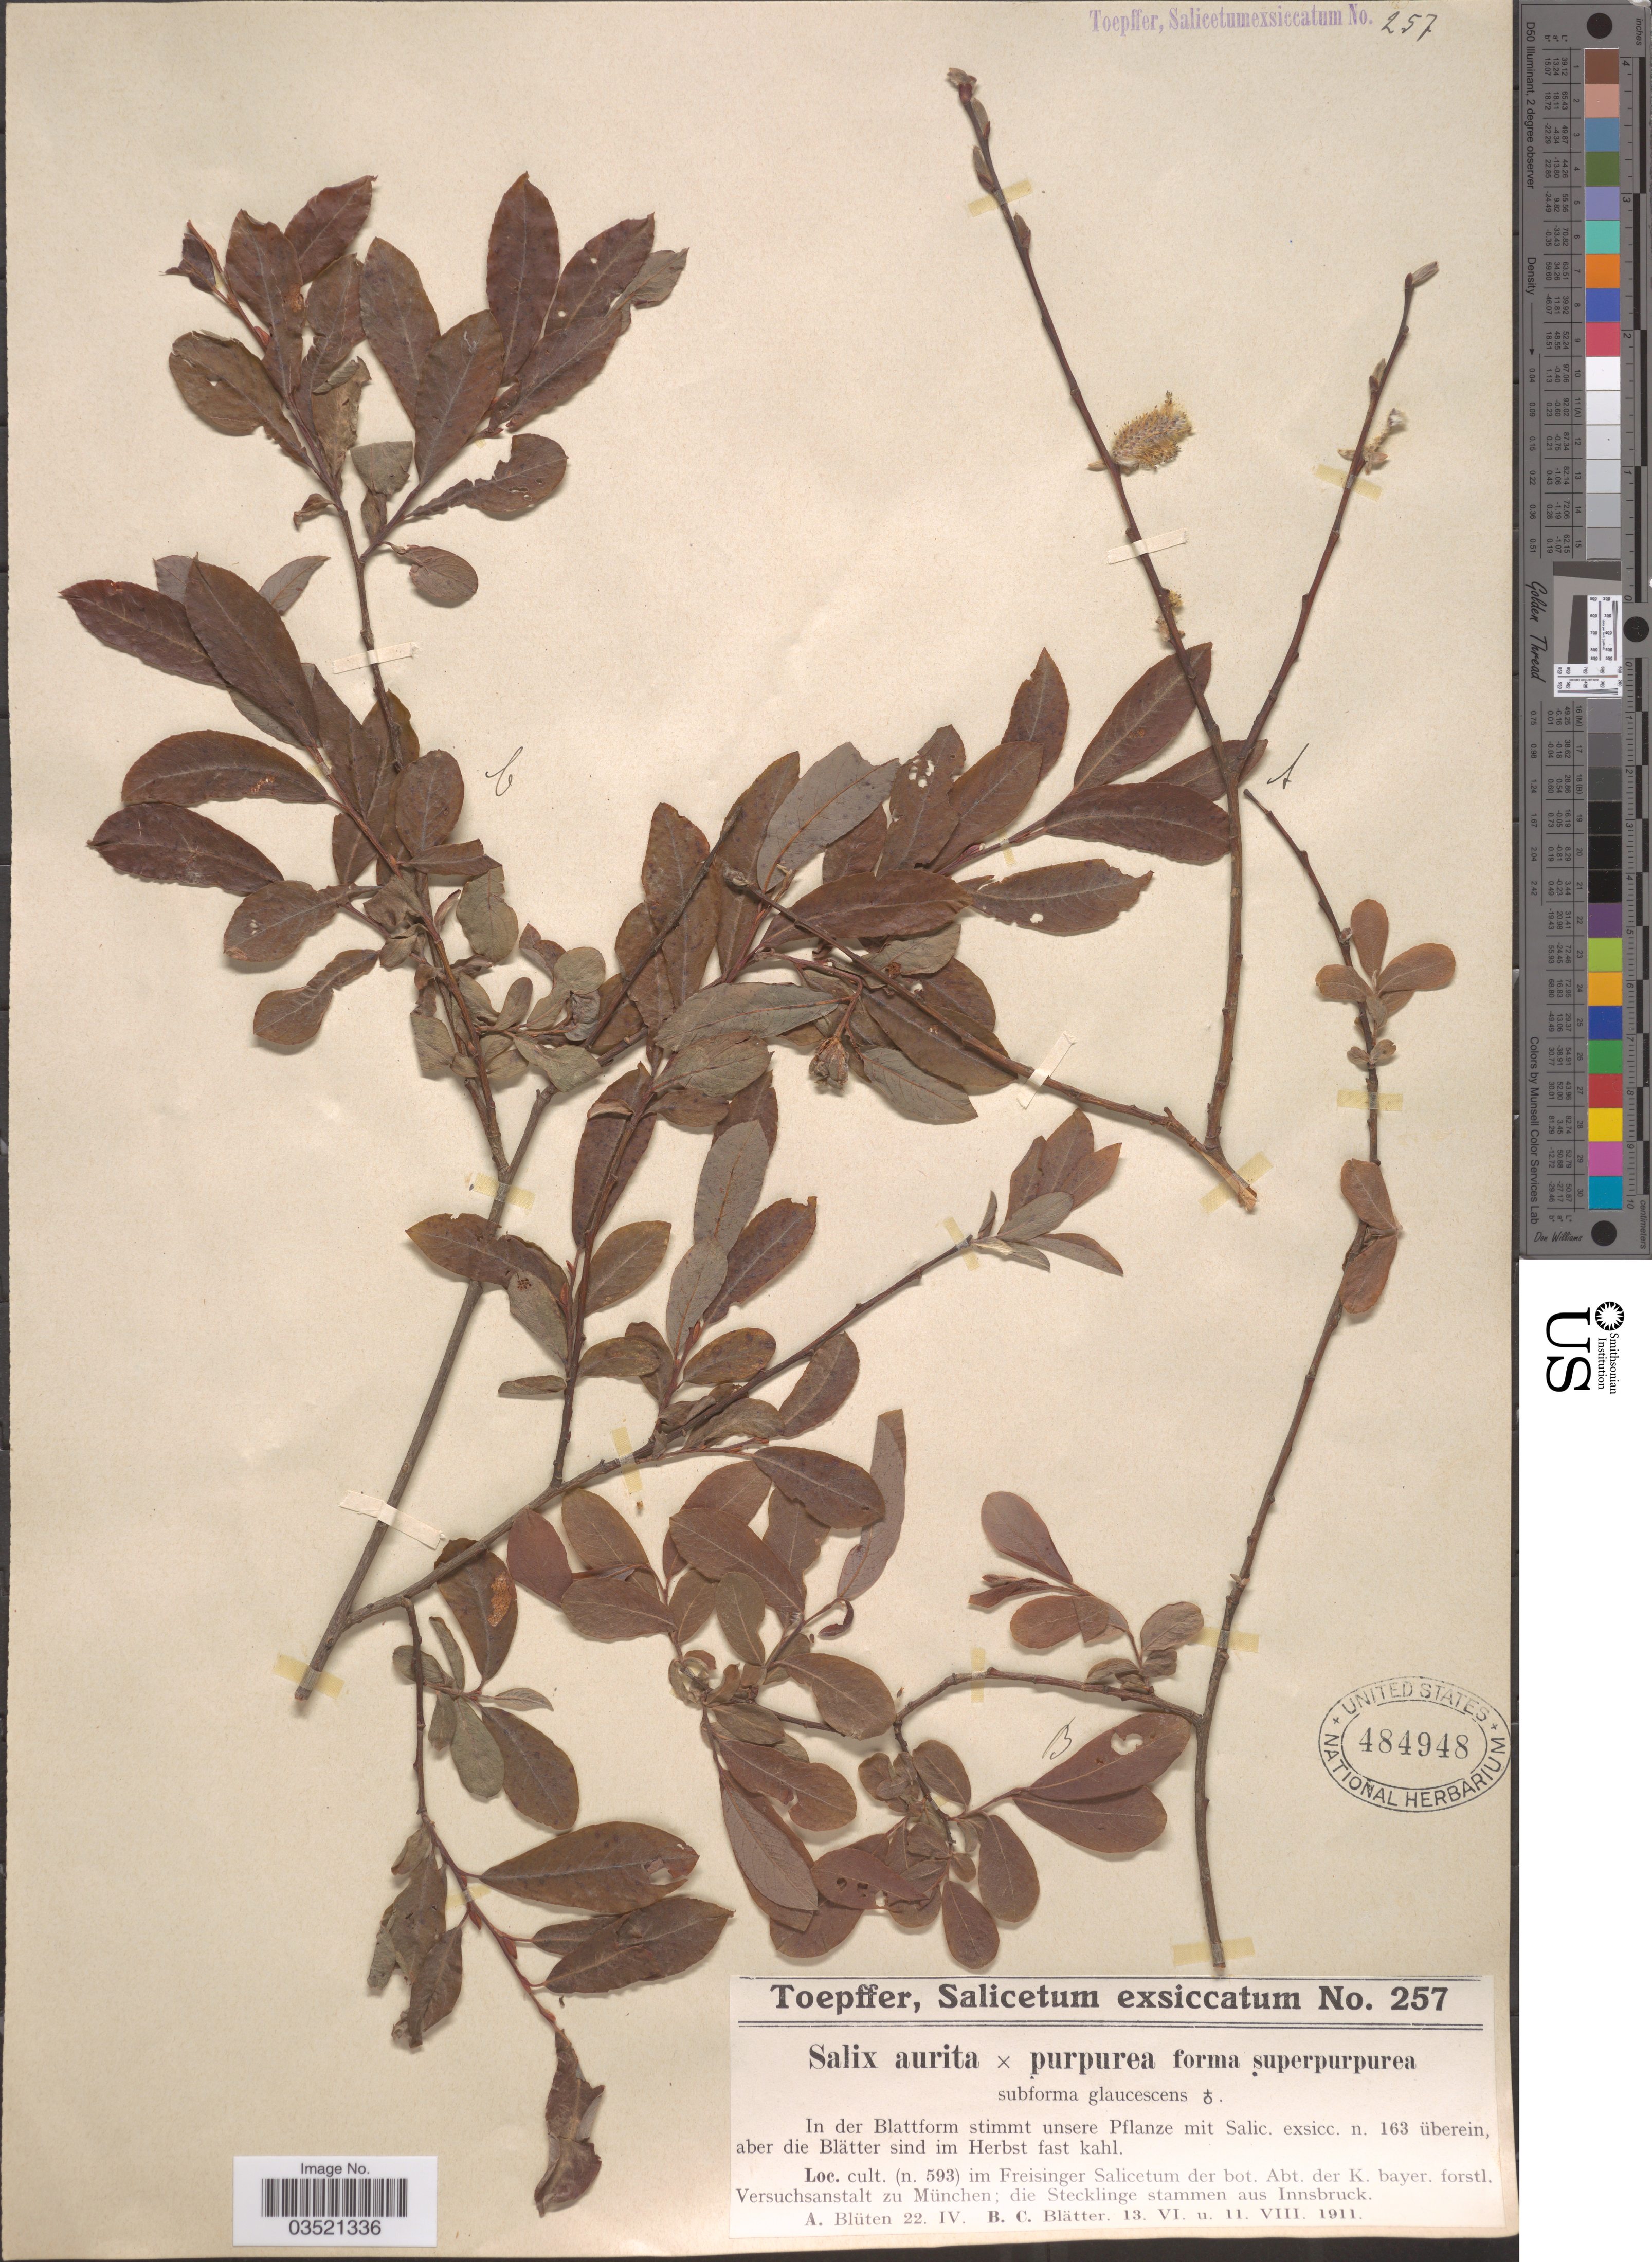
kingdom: Plantae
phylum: Tracheophyta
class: Magnoliopsida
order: Malpighiales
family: Salicaceae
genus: Salix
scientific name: Salix aurita x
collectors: A. Toepffer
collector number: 257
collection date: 1911-04-22/1911-08-11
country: Germany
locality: Cult. (n. 593) im Freisinger Salicetum der bot. Abt. der K. bayer. forstl. Versuchsanstalt zu München; die Stecklinge stammen aus Innsbruck.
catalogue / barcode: US 484948